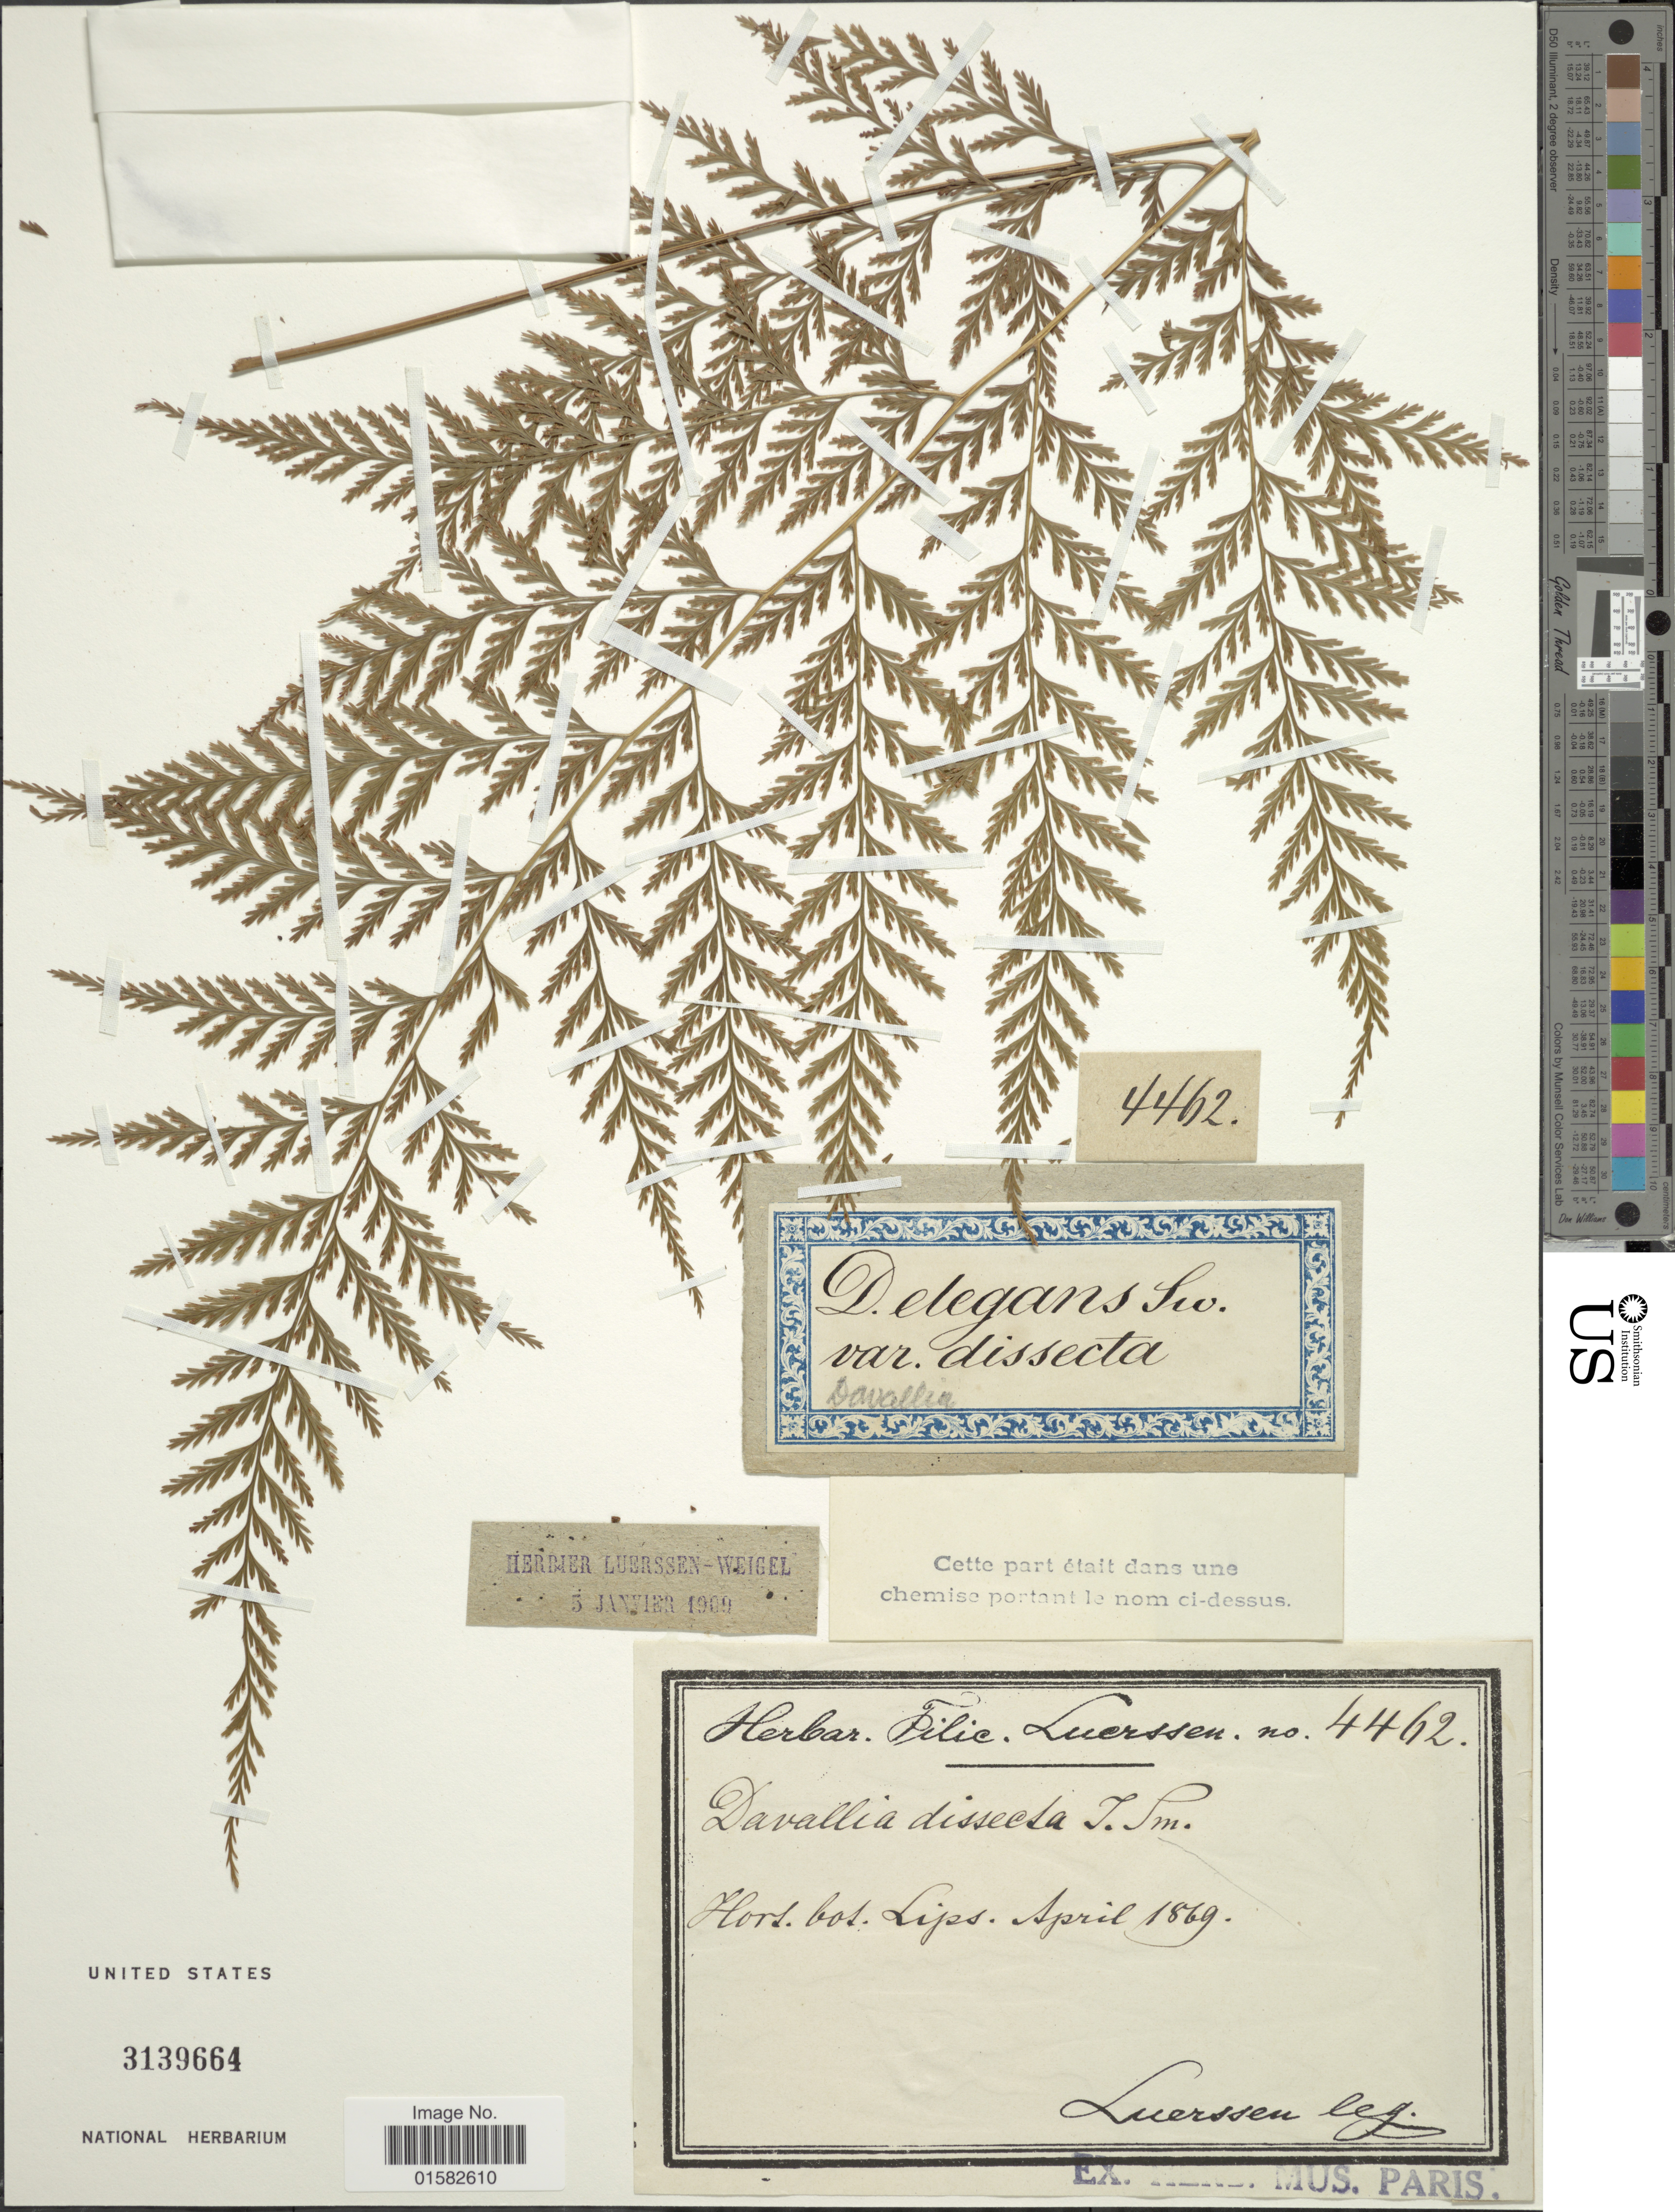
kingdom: Plantae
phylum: Tracheophyta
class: Polypodiopsida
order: Polypodiales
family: Davalliaceae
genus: Davallia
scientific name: Davallia dissecta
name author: J. Sm.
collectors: Luerssen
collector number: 4462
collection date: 1869-04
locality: Hort. bot. Lips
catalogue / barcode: US 3139664